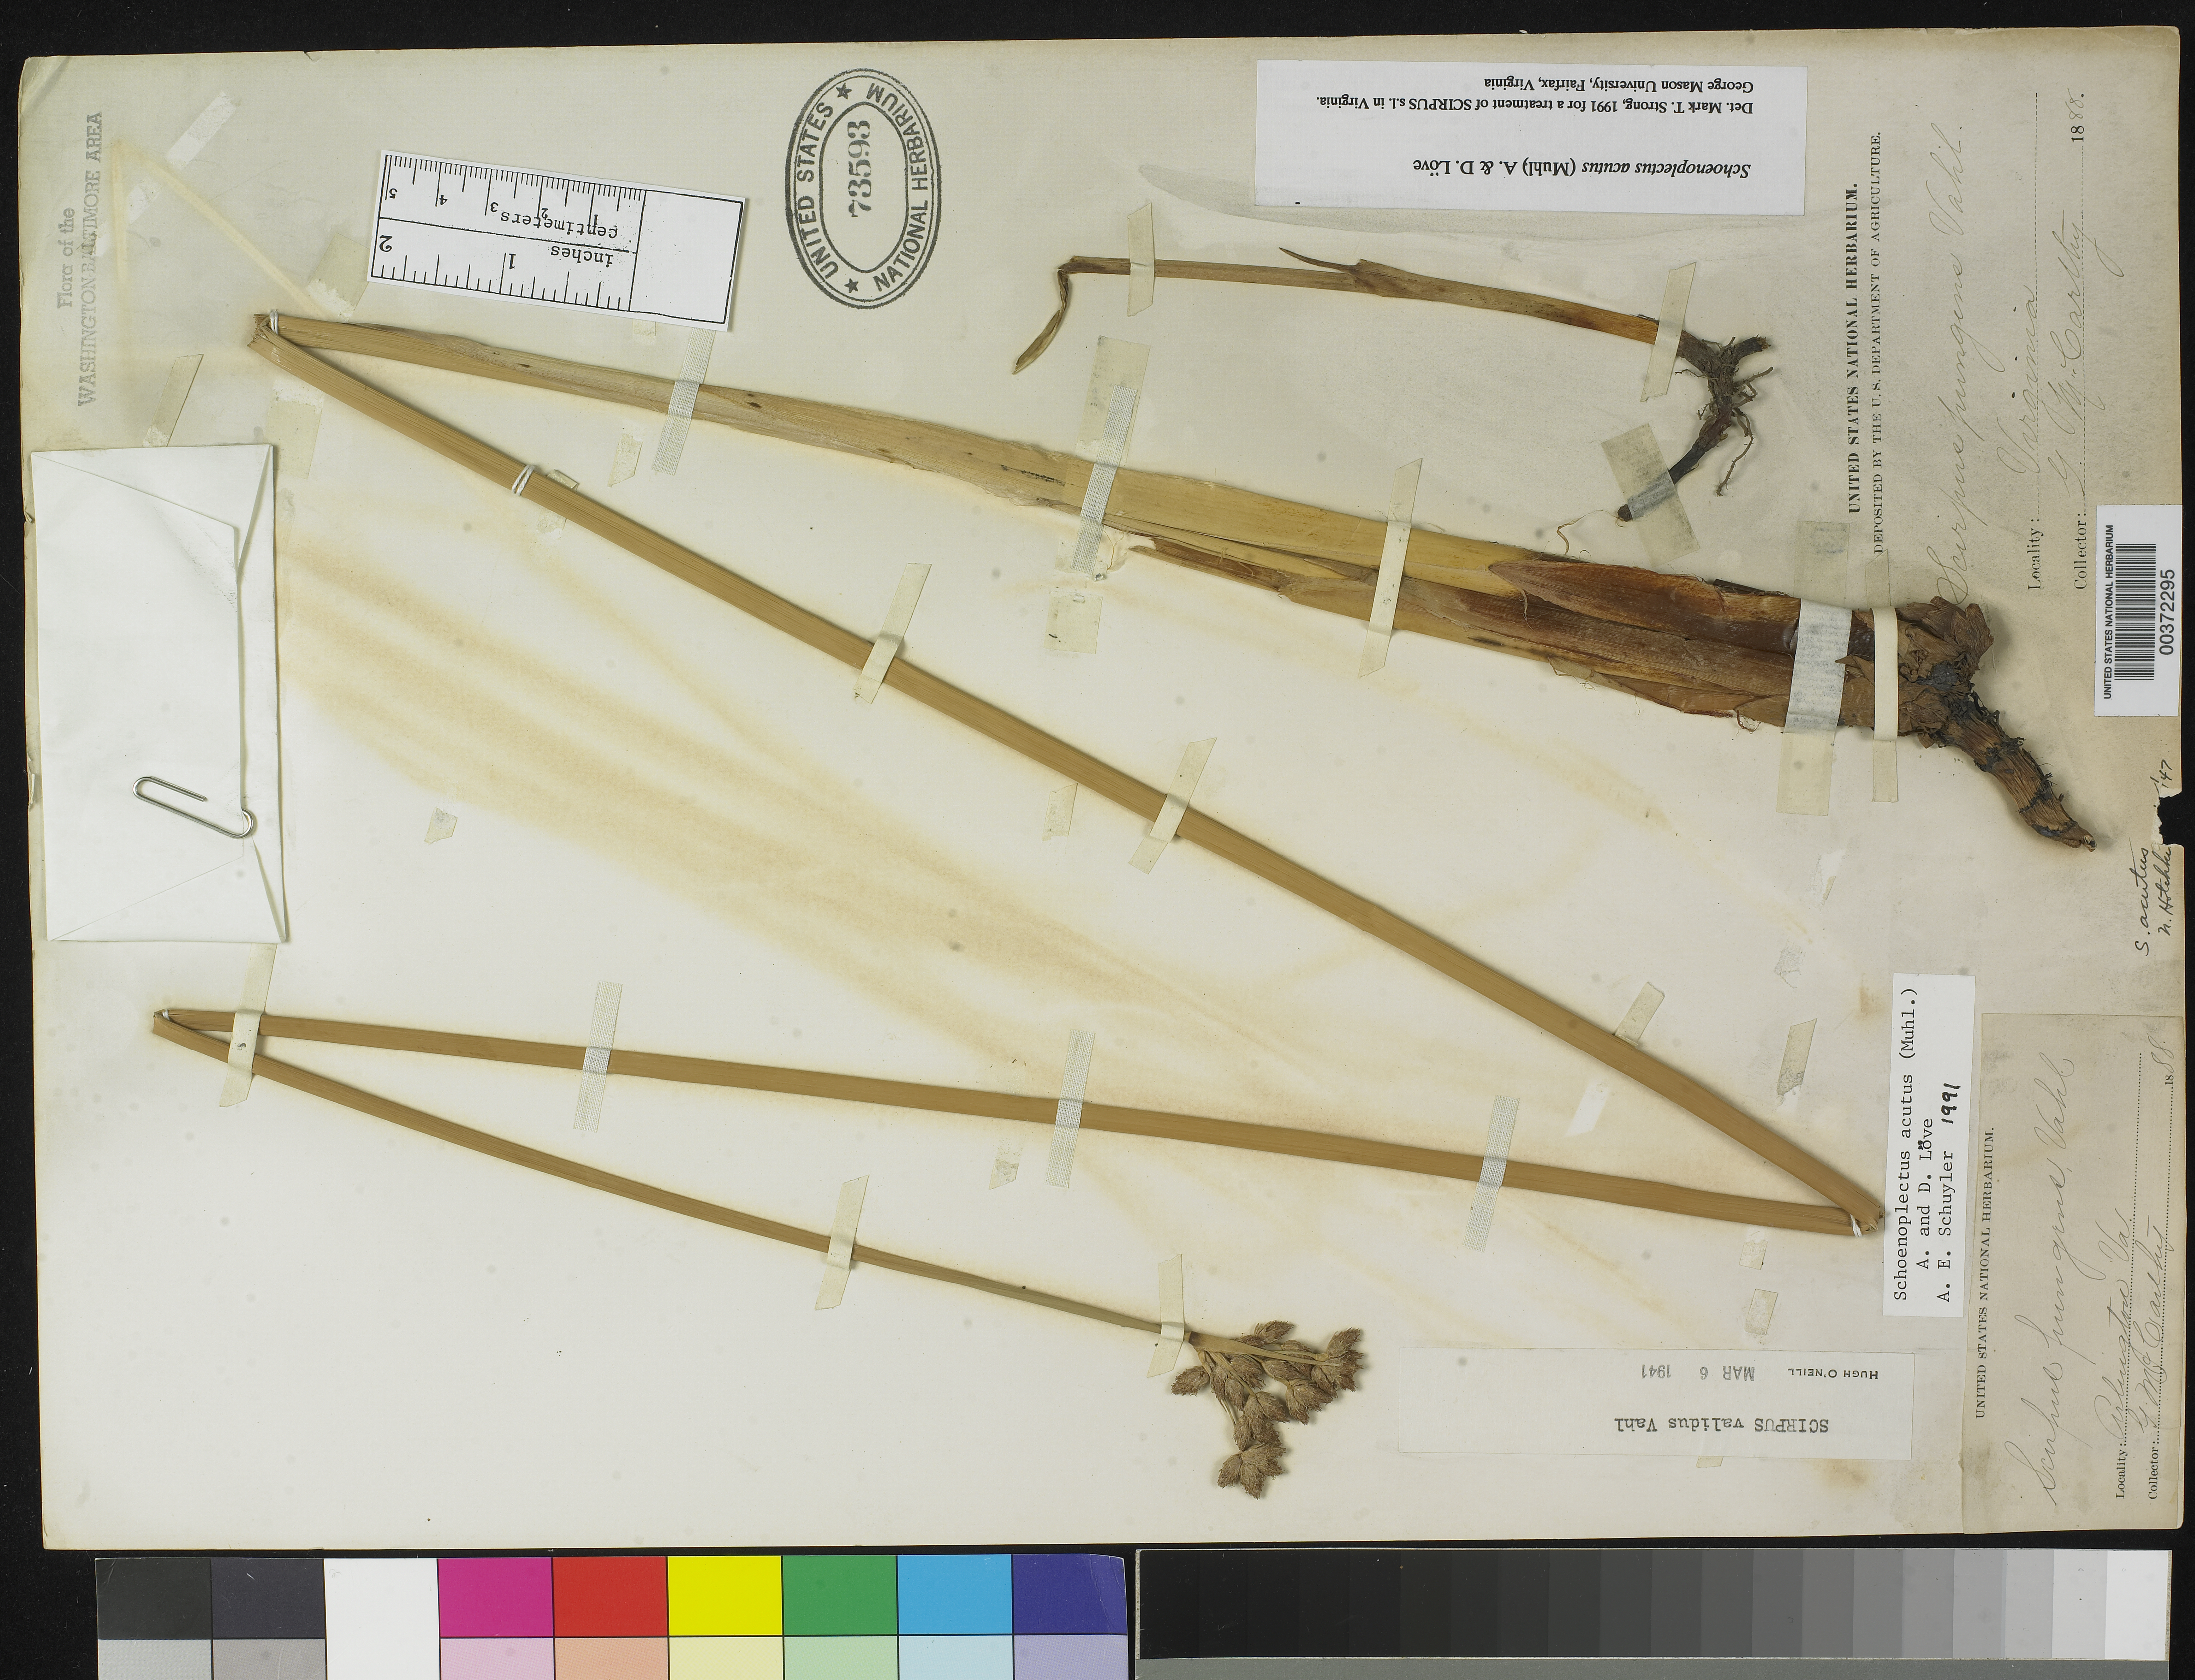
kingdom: Plantae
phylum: Tracheophyta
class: Liliopsida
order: Poales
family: Cyperaceae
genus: Schoenoplectus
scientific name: Schoenoplectus acutus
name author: (Muhl. ex Bigelow) Á. Löve & D. Löve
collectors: G. McCarthy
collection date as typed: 1888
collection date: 1888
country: United States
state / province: Virginia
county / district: Arlington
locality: Arlington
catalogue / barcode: US 73593